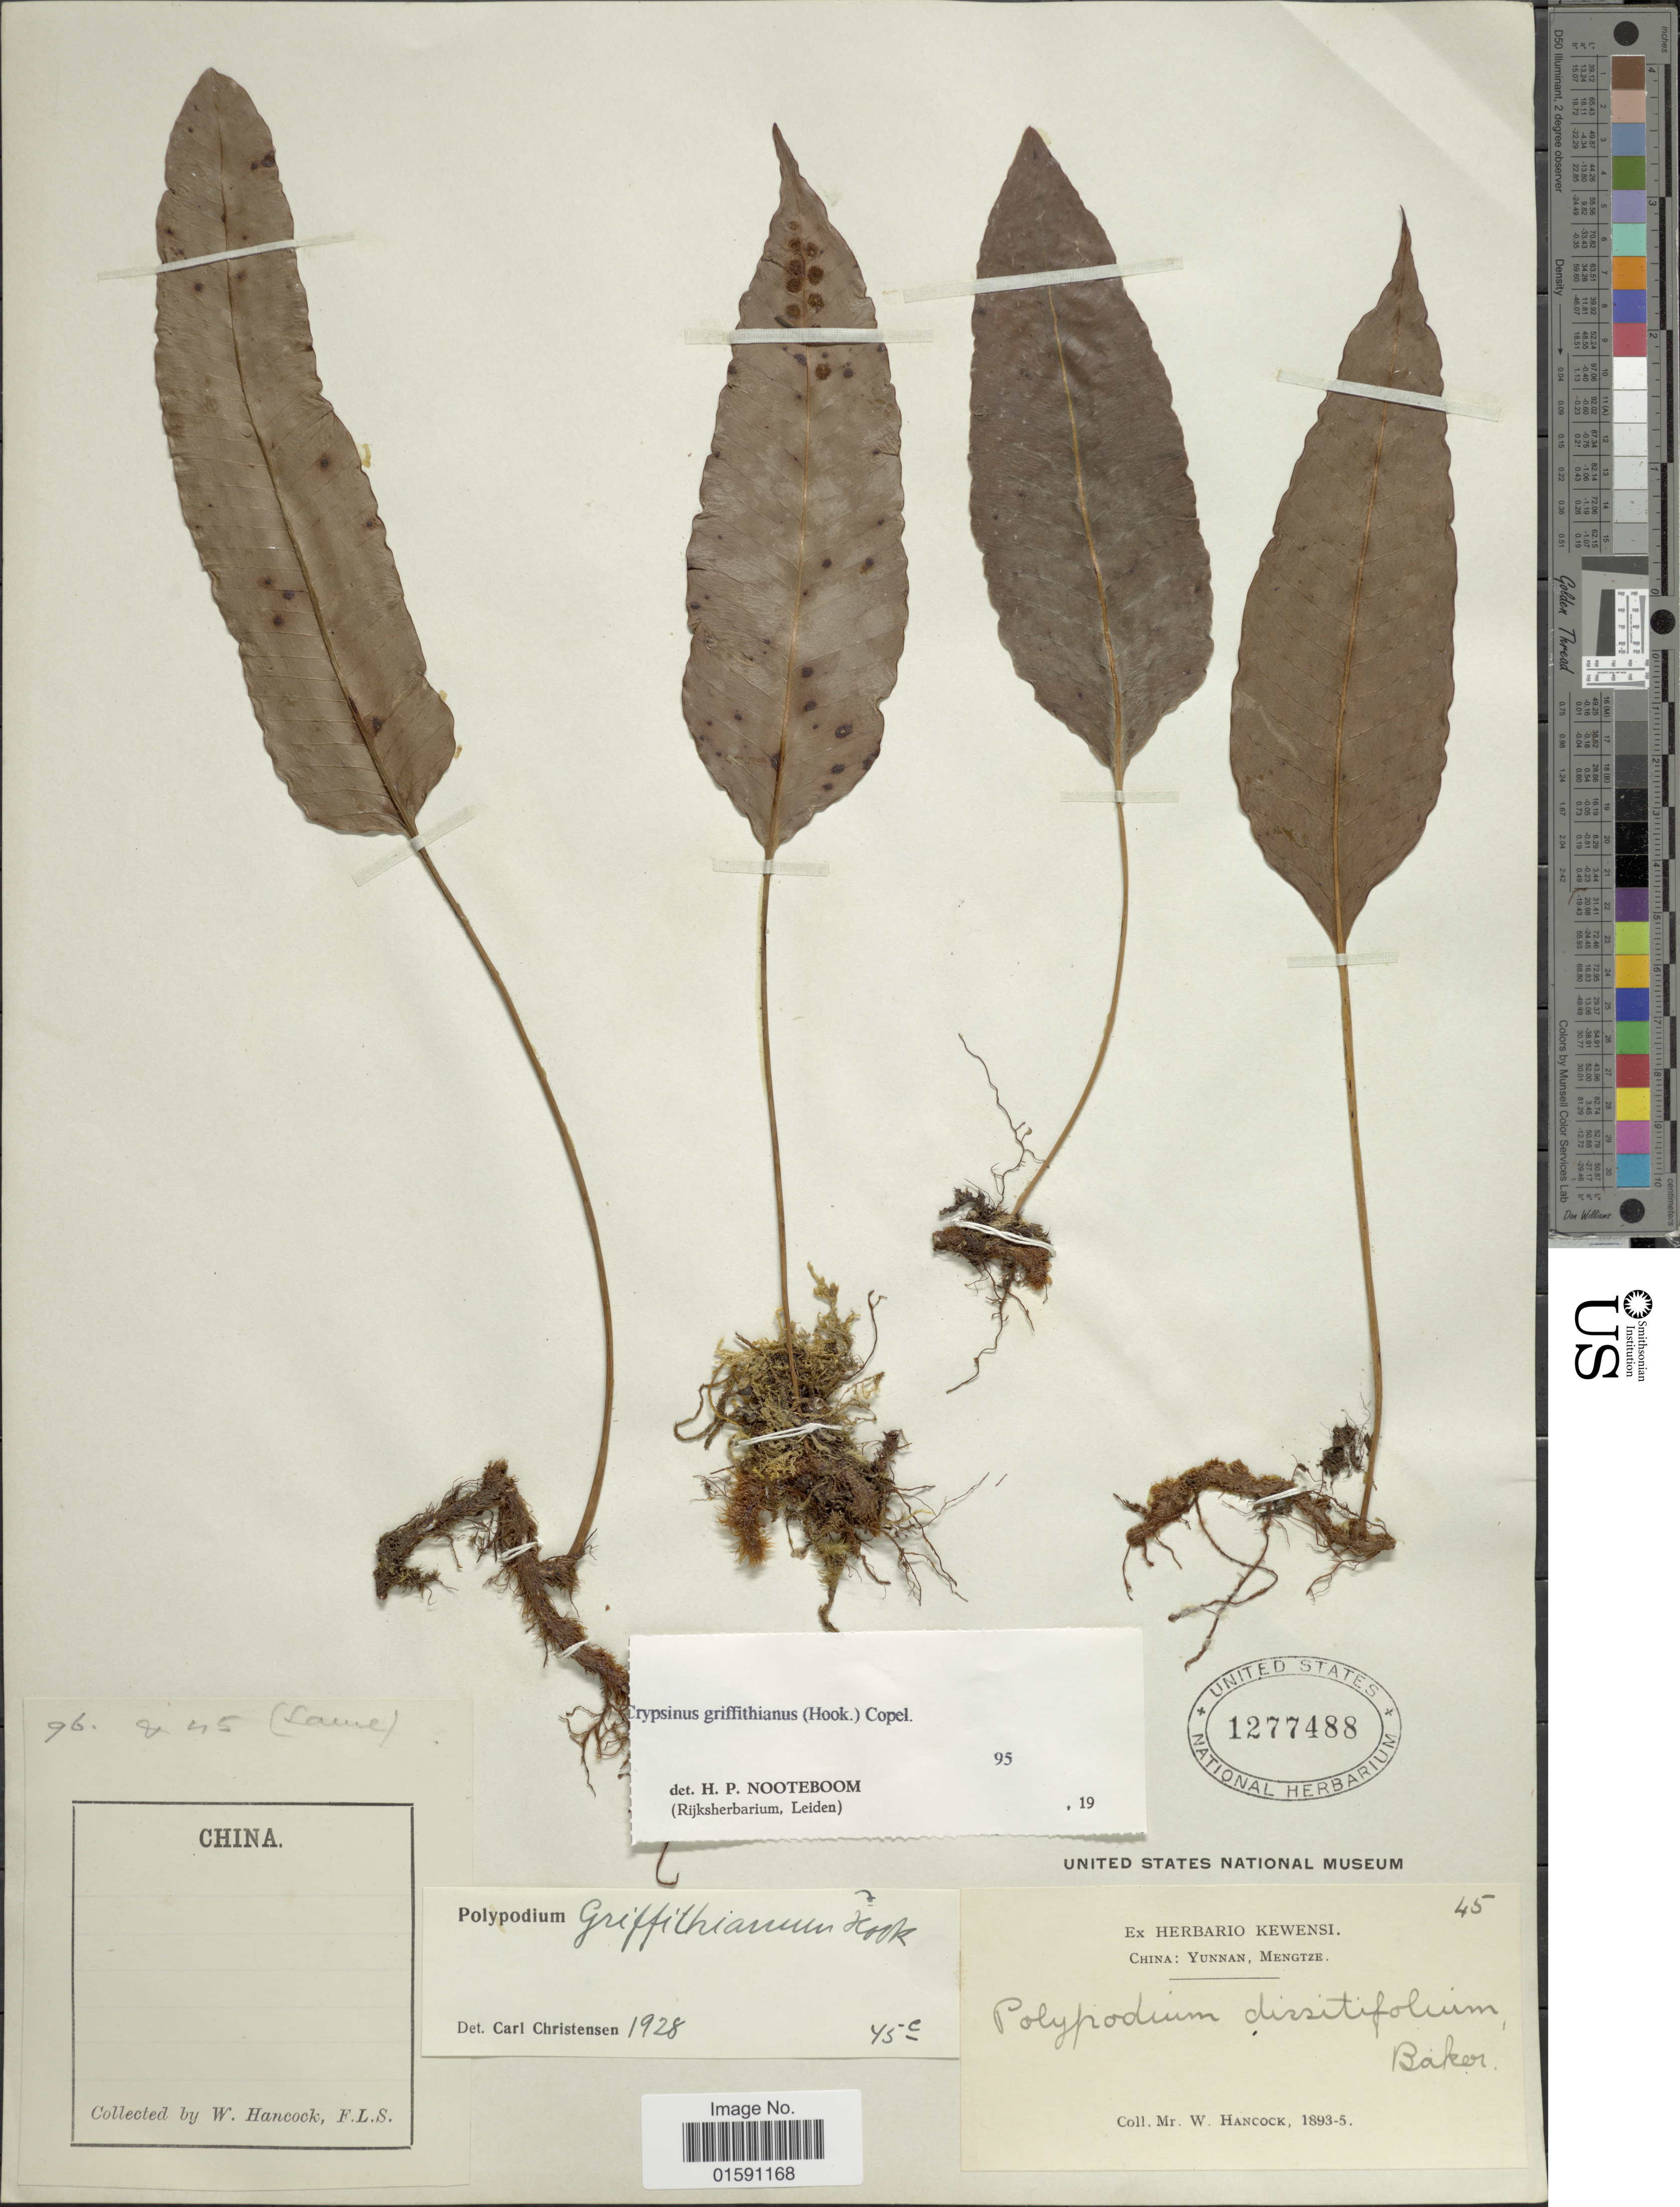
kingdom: Plantae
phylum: Tracheophyta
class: Polypodiopsida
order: Polypodiales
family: Polypodiaceae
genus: Selliguea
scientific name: Selliguea griffithiana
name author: (Hook.) Fraser-Jenk.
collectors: W. Hancock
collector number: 45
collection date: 1893/1895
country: China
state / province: Yunnan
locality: Mengtze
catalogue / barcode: US 1277488